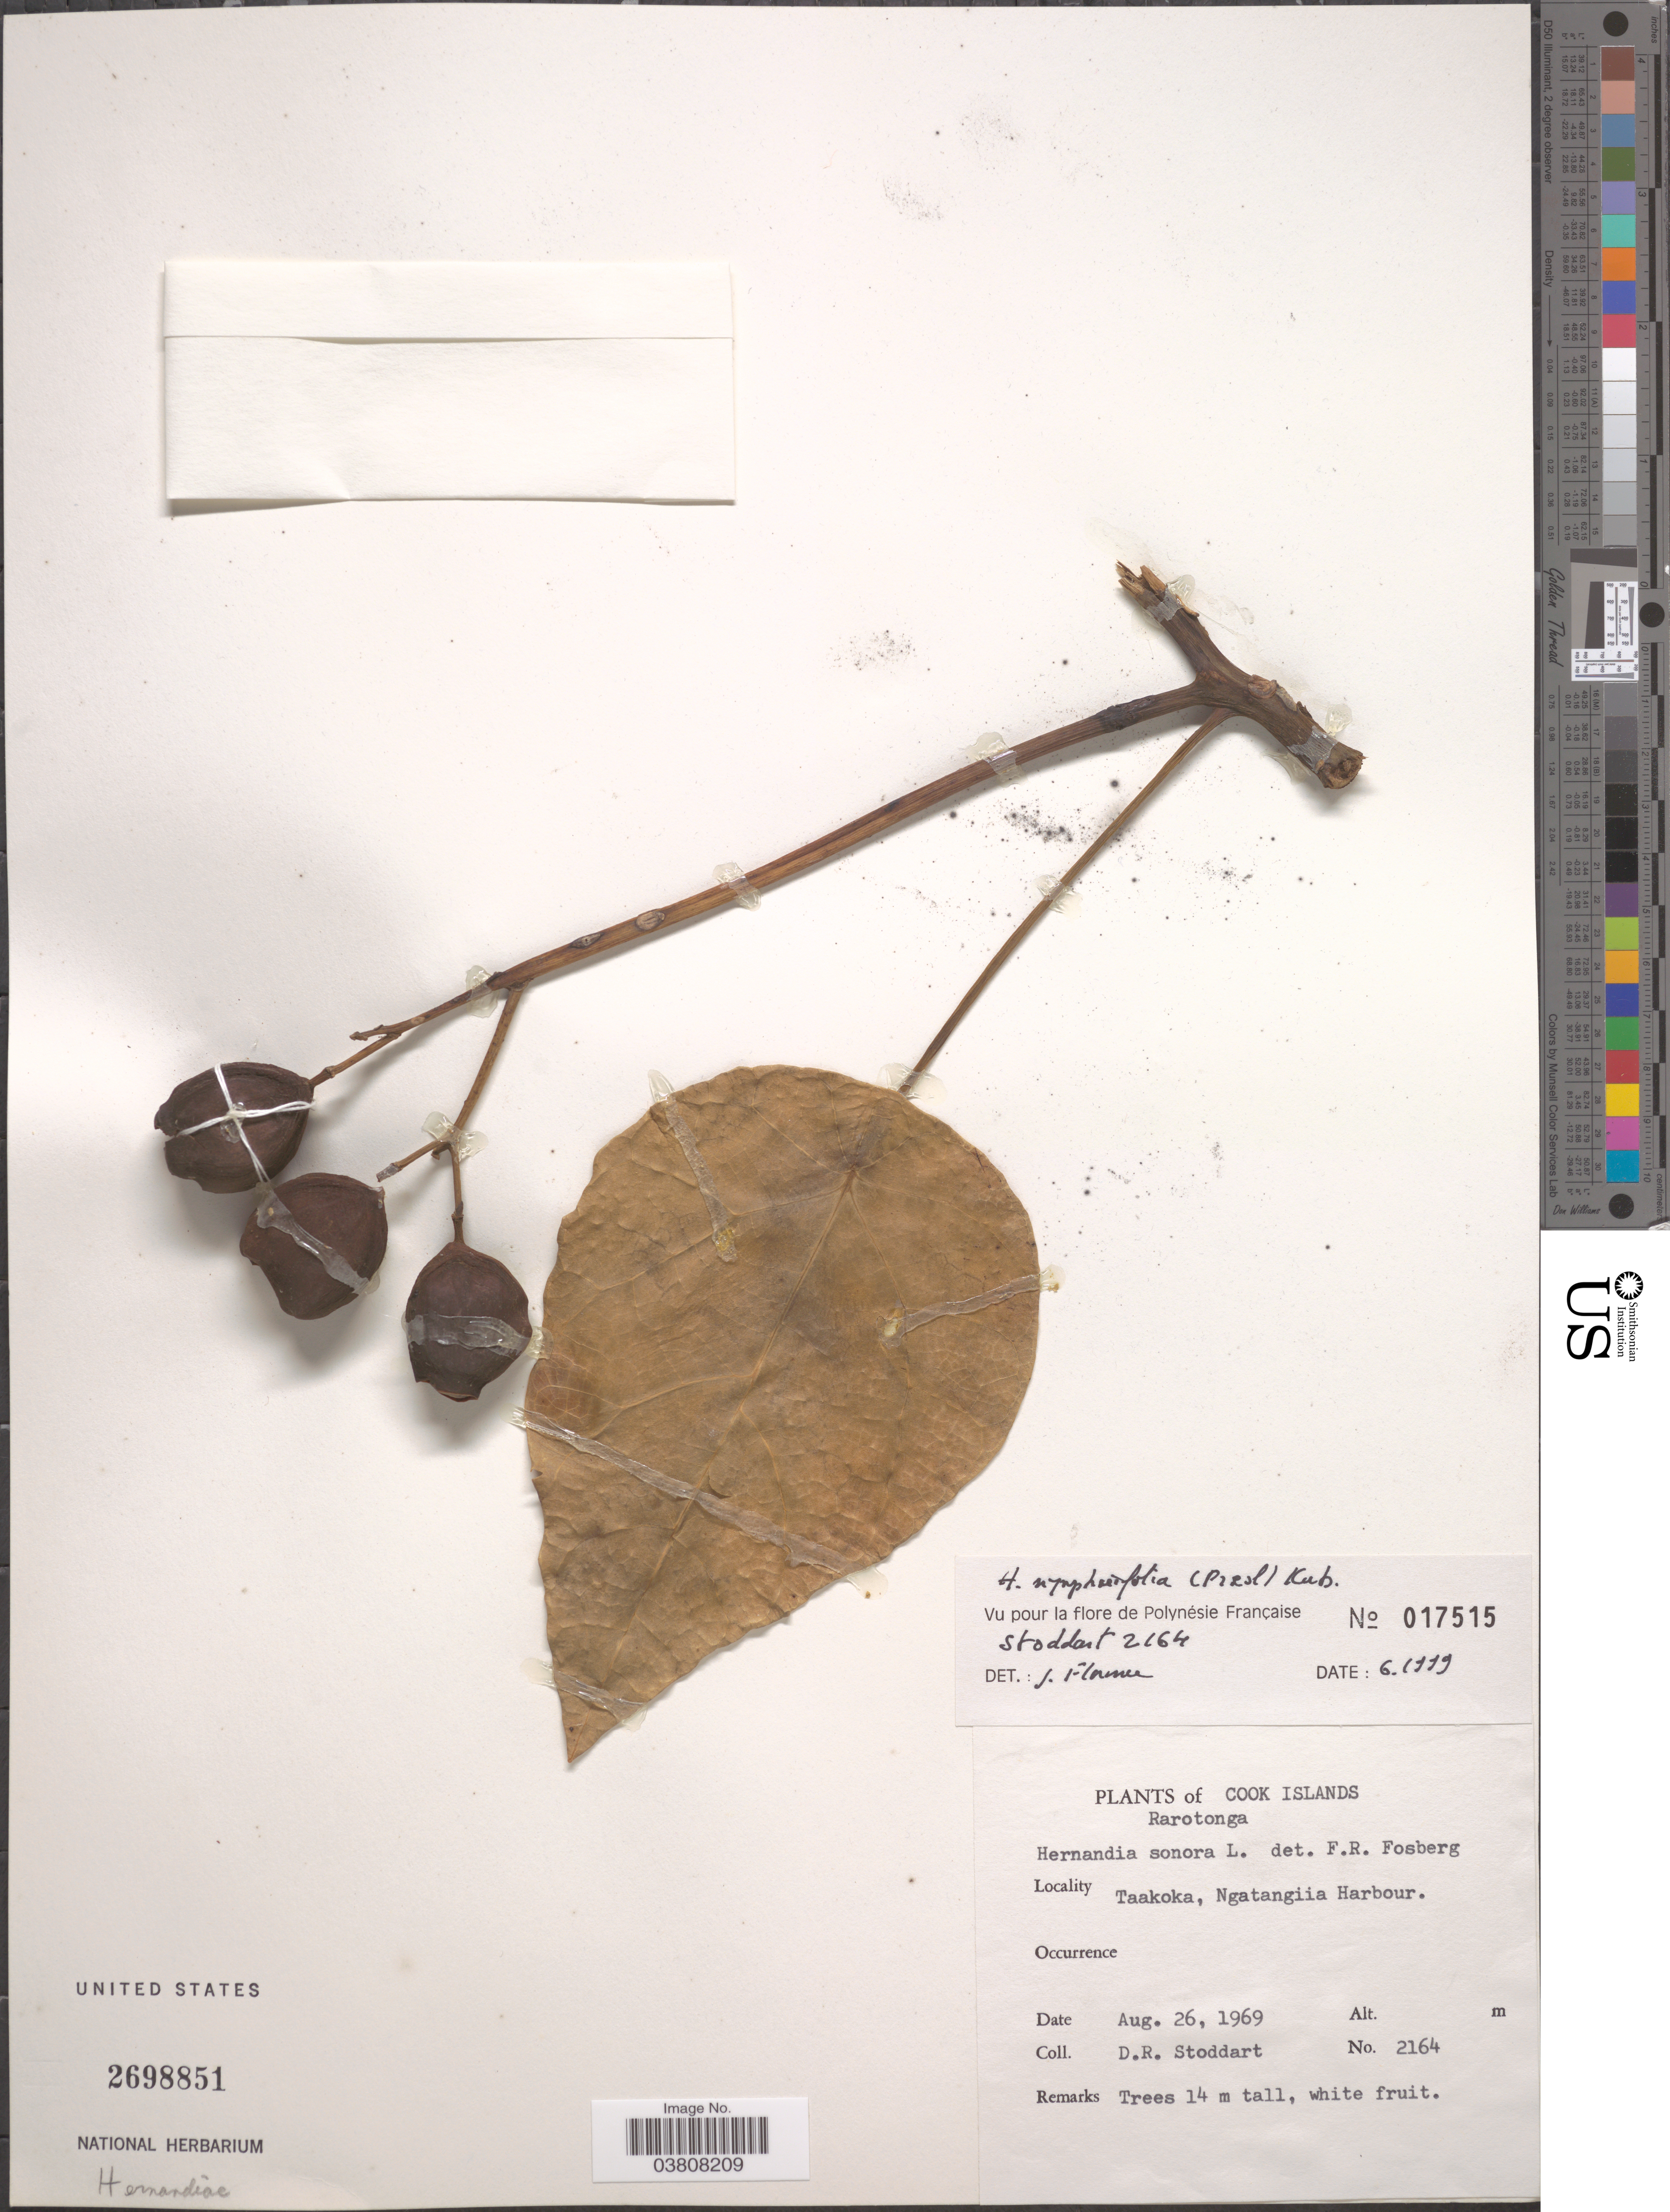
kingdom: Plantae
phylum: Tracheophyta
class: Magnoliopsida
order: Laurales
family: Hernandiaceae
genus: Hernandia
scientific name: Hernandia nymphaeifolia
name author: (C. Presl) Kubitzki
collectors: D. R. Stoddart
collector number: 2164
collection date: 1969-08-26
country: Cook Islands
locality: Rarotonga. Taakoka, Ngatangiia Harbour.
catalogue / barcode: US 2698851